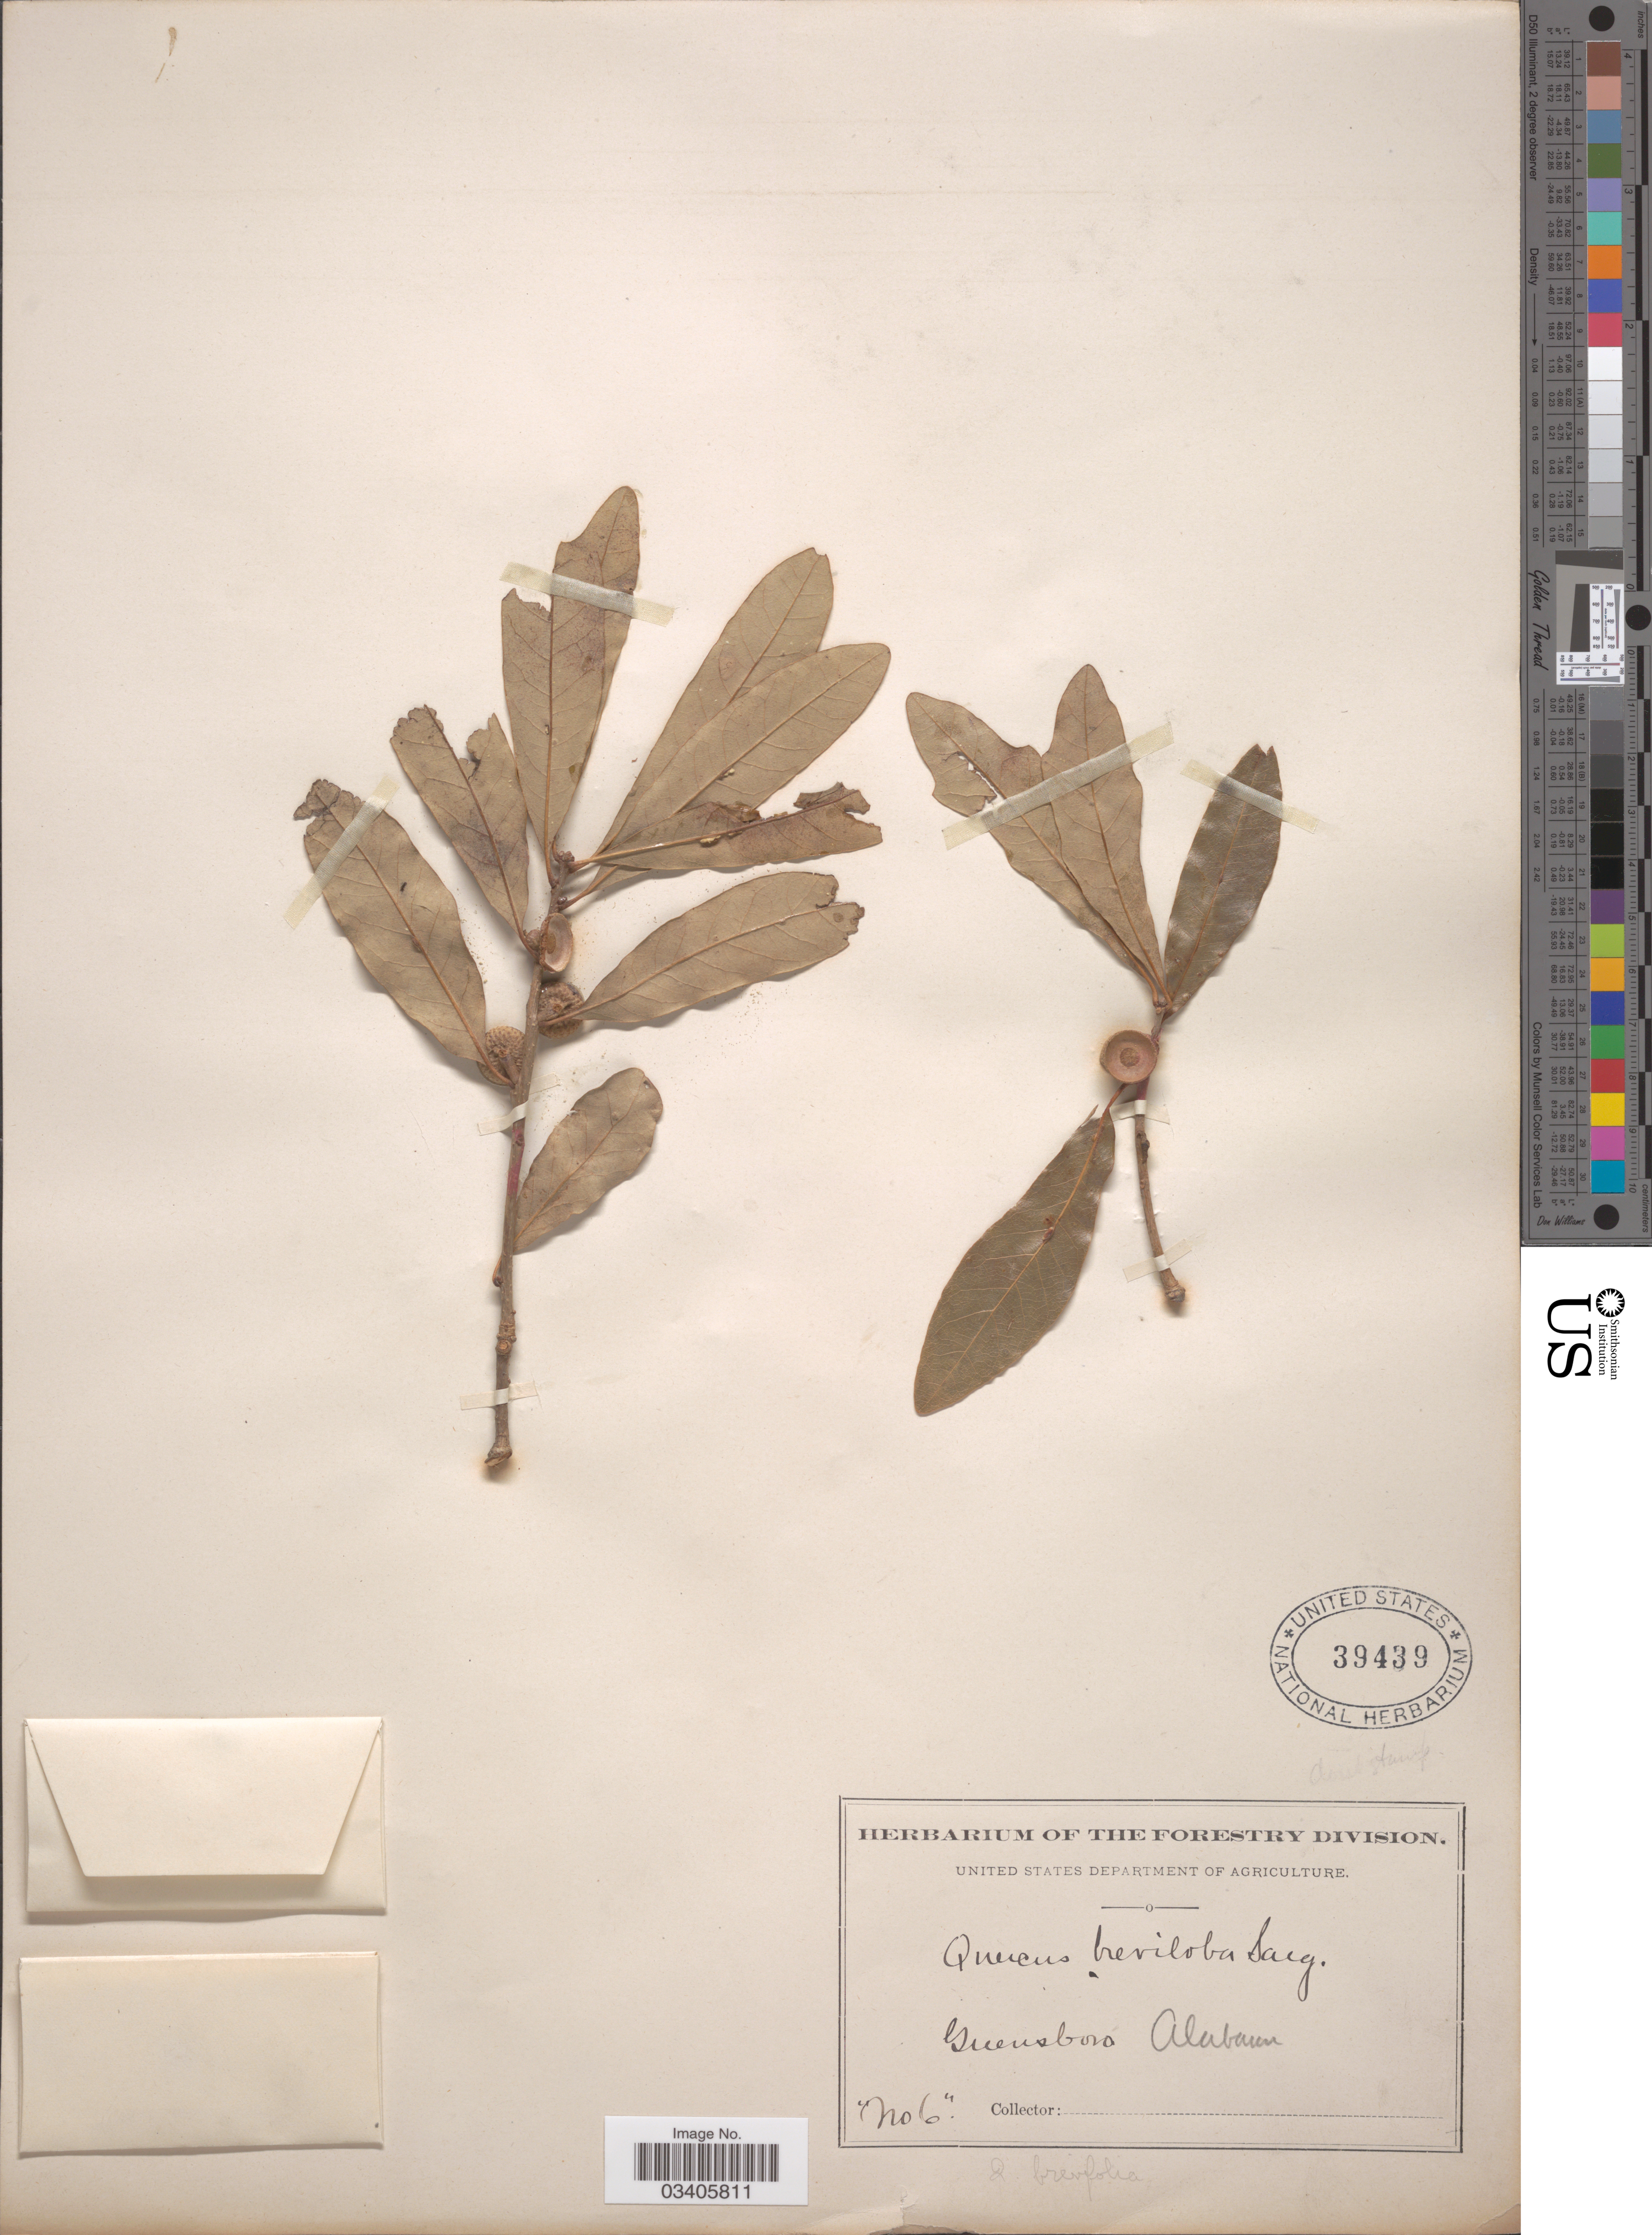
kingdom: Plantae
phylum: Tracheophyta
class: Magnoliopsida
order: Fagales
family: Fagaceae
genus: Quercus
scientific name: Quercus incana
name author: W. Bartram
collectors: ex herb. U. S. Department of Agriculture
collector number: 6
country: United States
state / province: Alabama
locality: Greensboro.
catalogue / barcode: US 39439